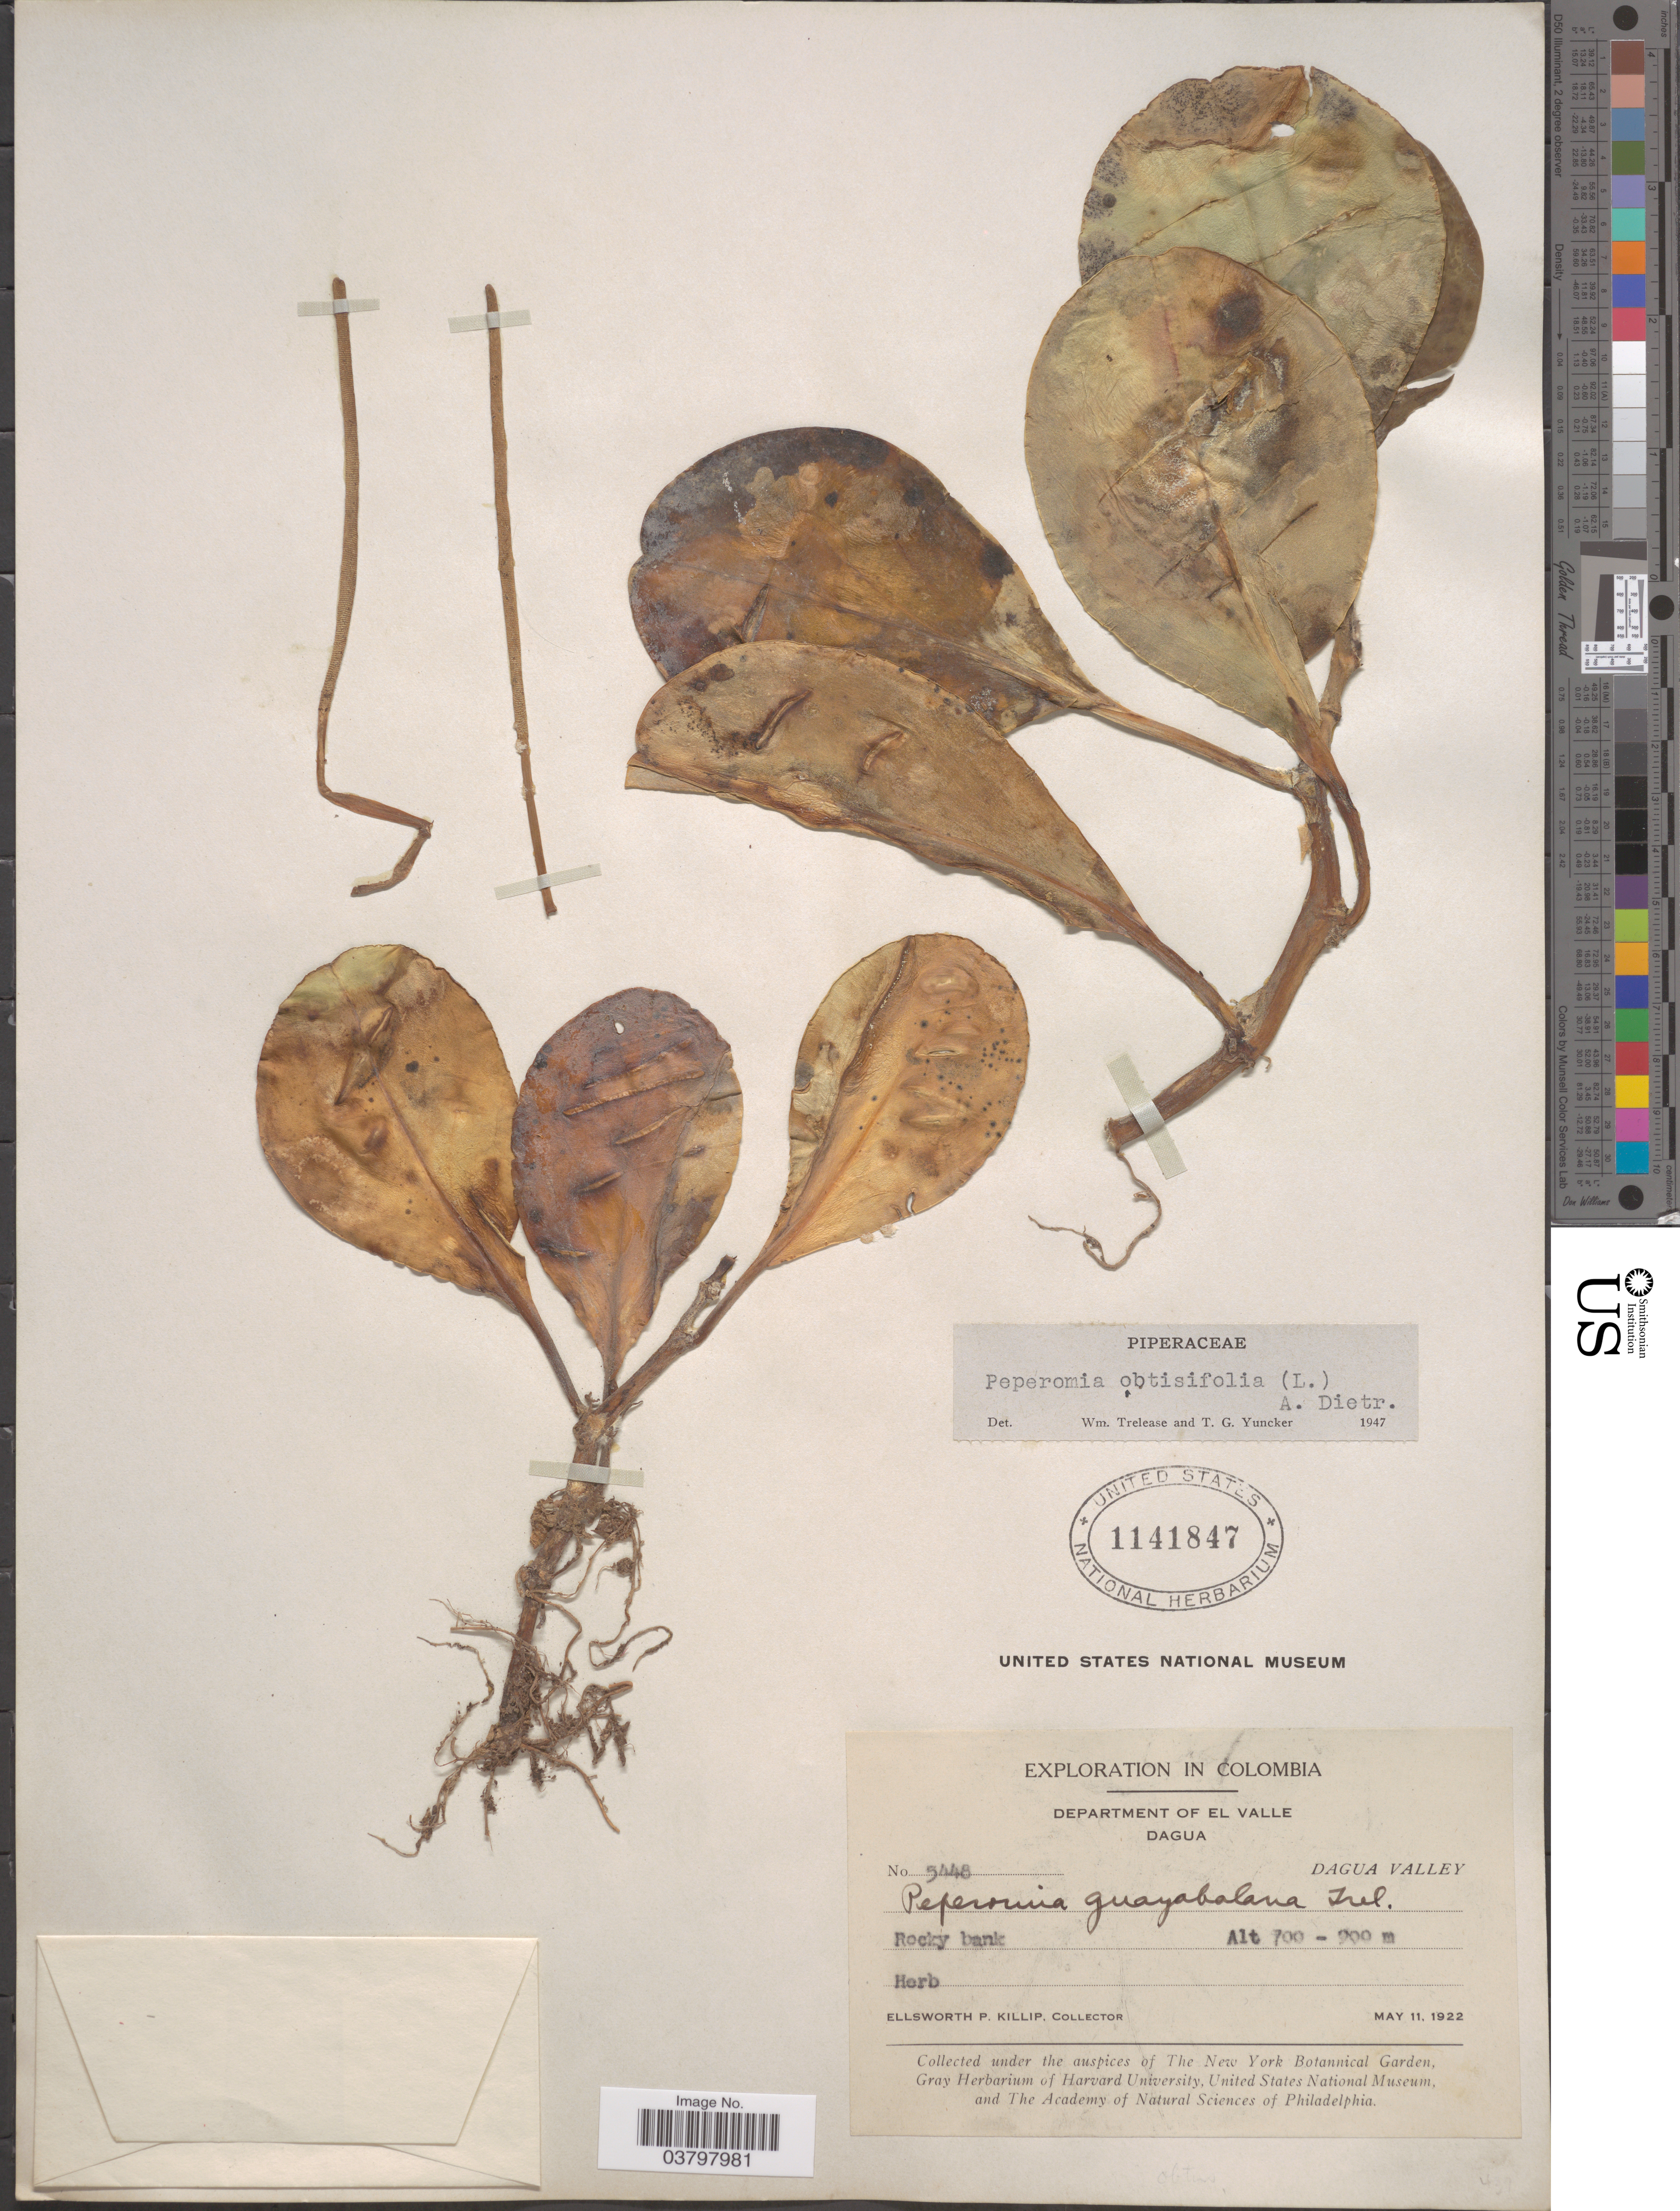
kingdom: Plantae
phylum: Tracheophyta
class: Magnoliopsida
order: Piperales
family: Piperaceae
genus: Peperomia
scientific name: Peperomia obtusifolia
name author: (L.) A. Dietr.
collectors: E. P. Killip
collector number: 5448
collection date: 1922-05-11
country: Colombia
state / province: Valle del Cauca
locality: Department of El Valle. Dagua. Dagua Valley.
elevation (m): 700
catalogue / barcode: US 1141847